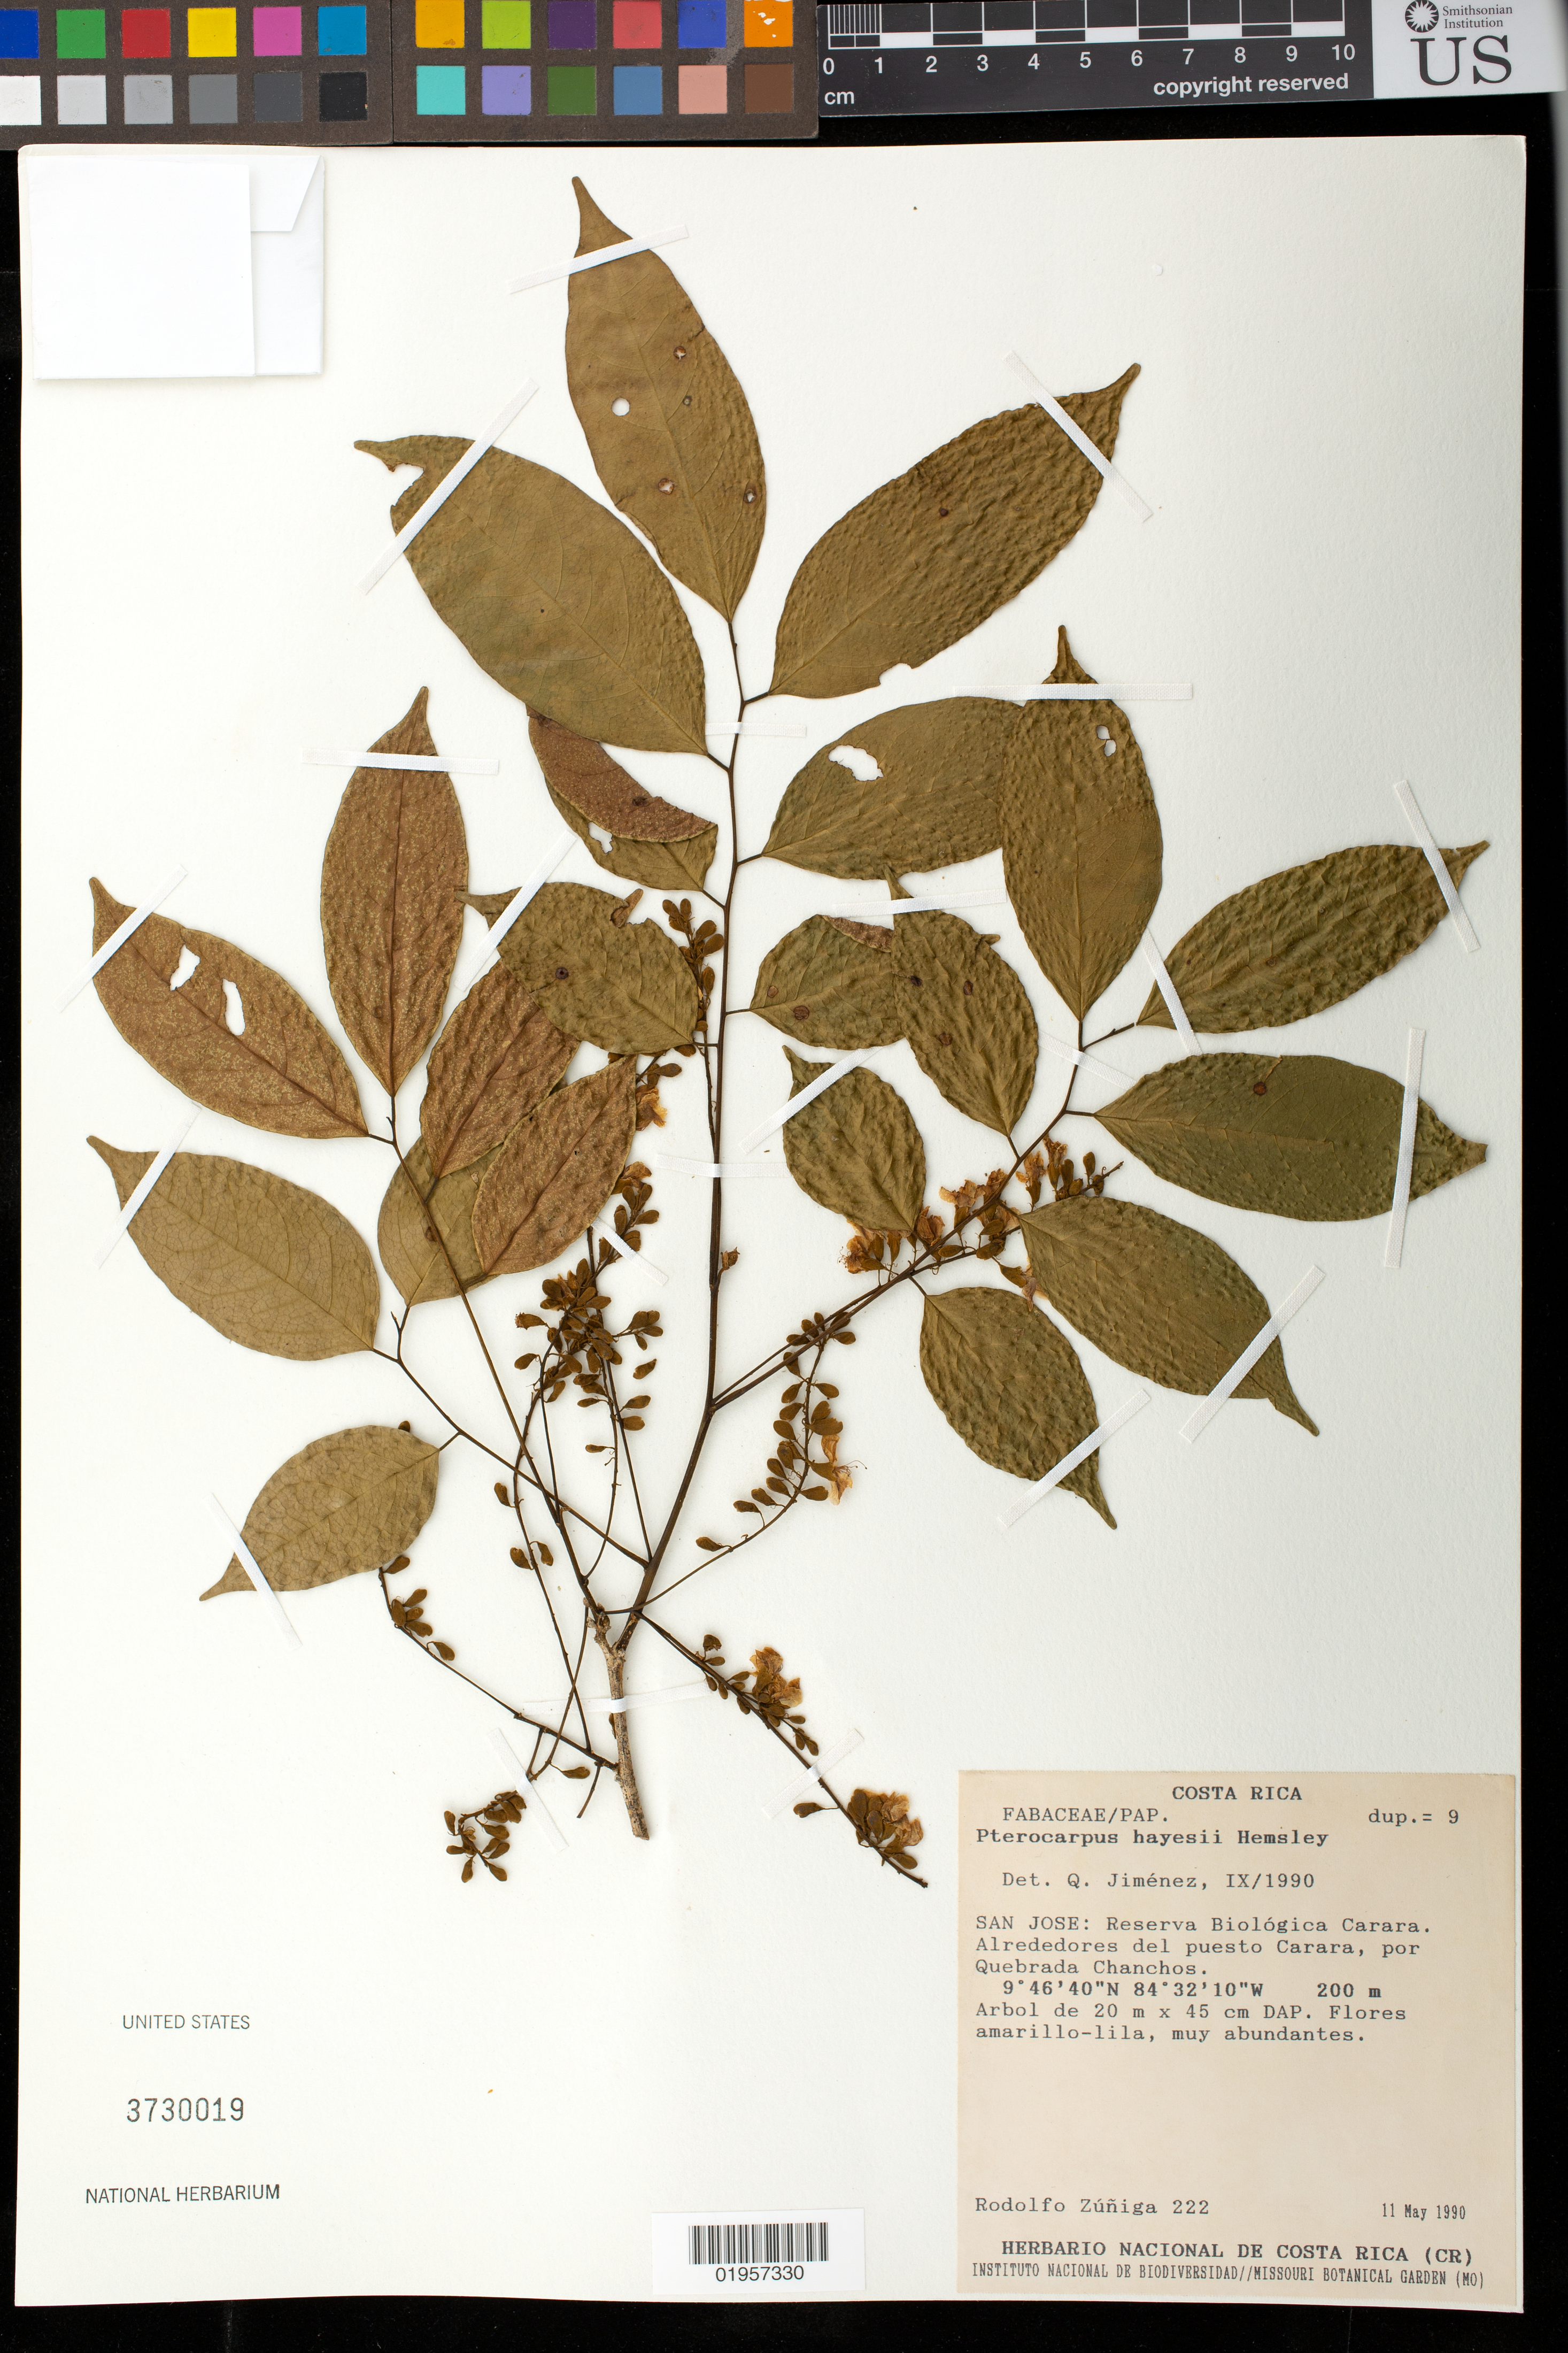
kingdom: Plantae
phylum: Tracheophyta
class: Magnoliopsida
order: Fabales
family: Fabaceae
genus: Pterocarpus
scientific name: Pterocarpus hayesii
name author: Hemsl.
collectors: R. Zuniga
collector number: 222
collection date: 1990-05-11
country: Costa Rica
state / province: San José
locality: Reserva Biologica Carara. Alrededores del puesto Carara, por Quebrada Chanchos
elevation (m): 200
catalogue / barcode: US 3730019